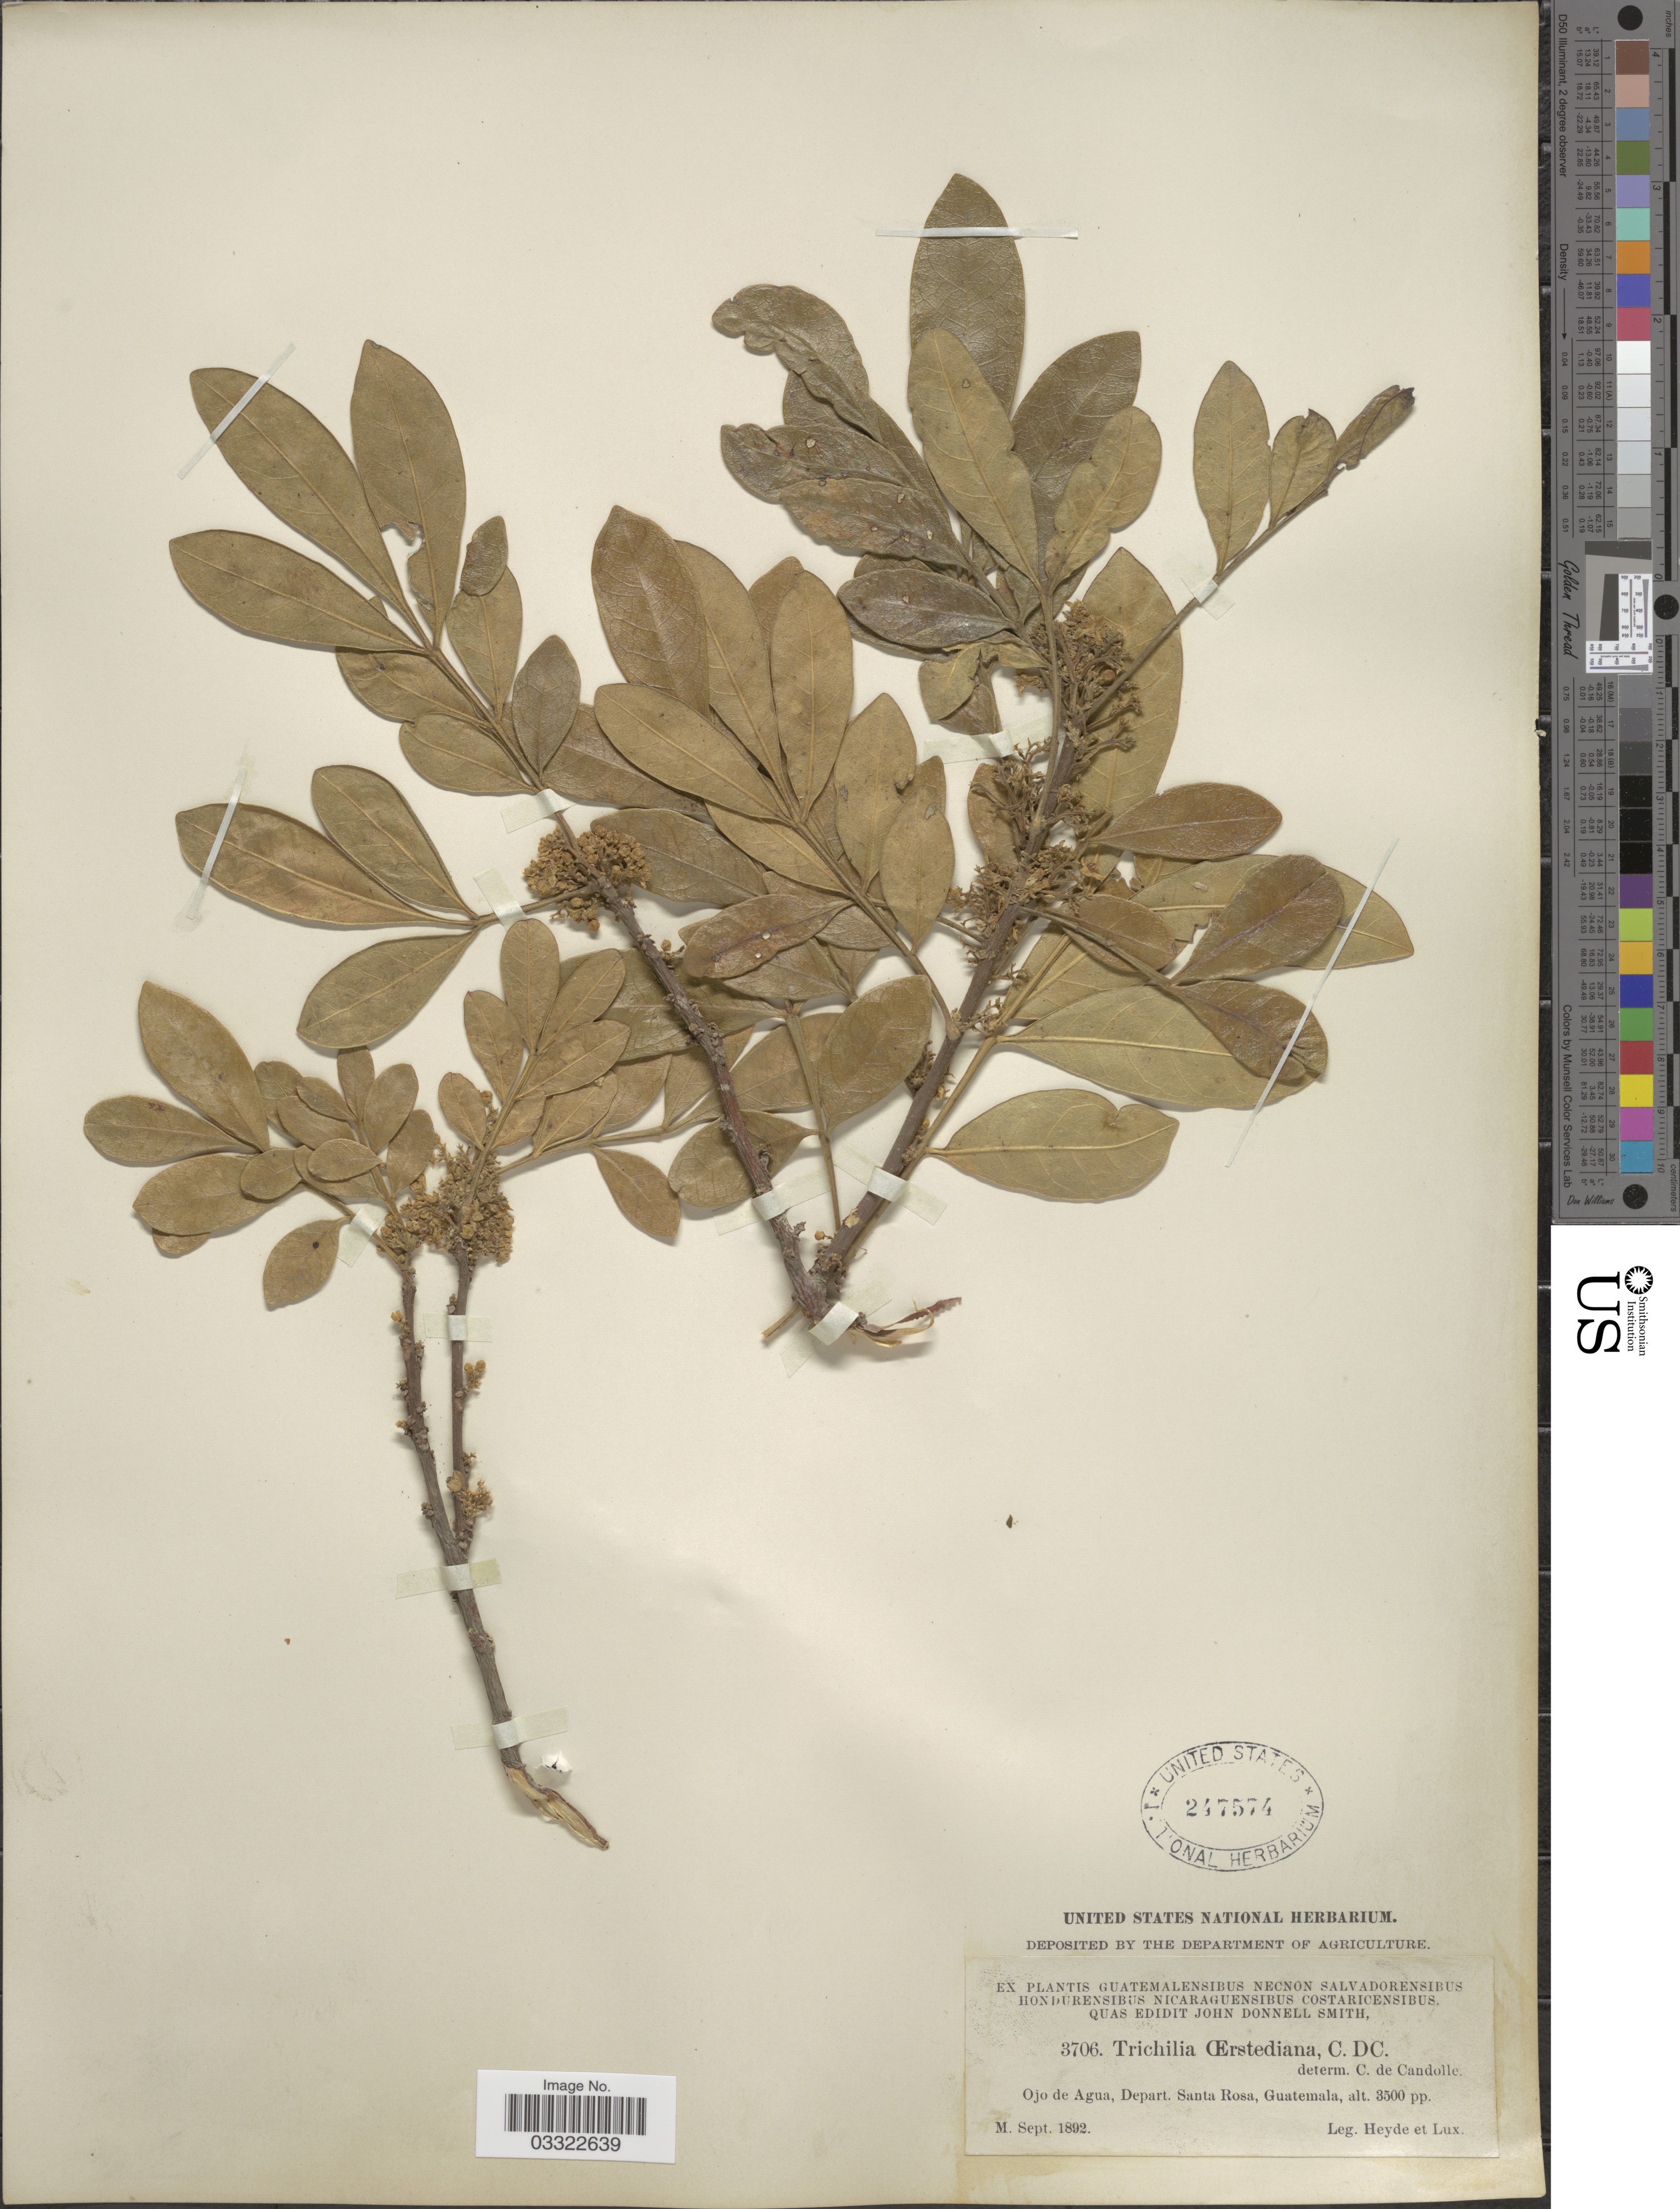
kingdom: Plantae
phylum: Tracheophyta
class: Magnoliopsida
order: Sapindales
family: Meliaceae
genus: Trichilia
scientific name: Trichilia oerstediana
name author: C. DC.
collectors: Heyde & Lux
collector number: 3706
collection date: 1892-09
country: Guatemala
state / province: Santa Rosa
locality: Ojo de Agua, Depart. Santa Rosa.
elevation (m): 1067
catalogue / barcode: US 247574